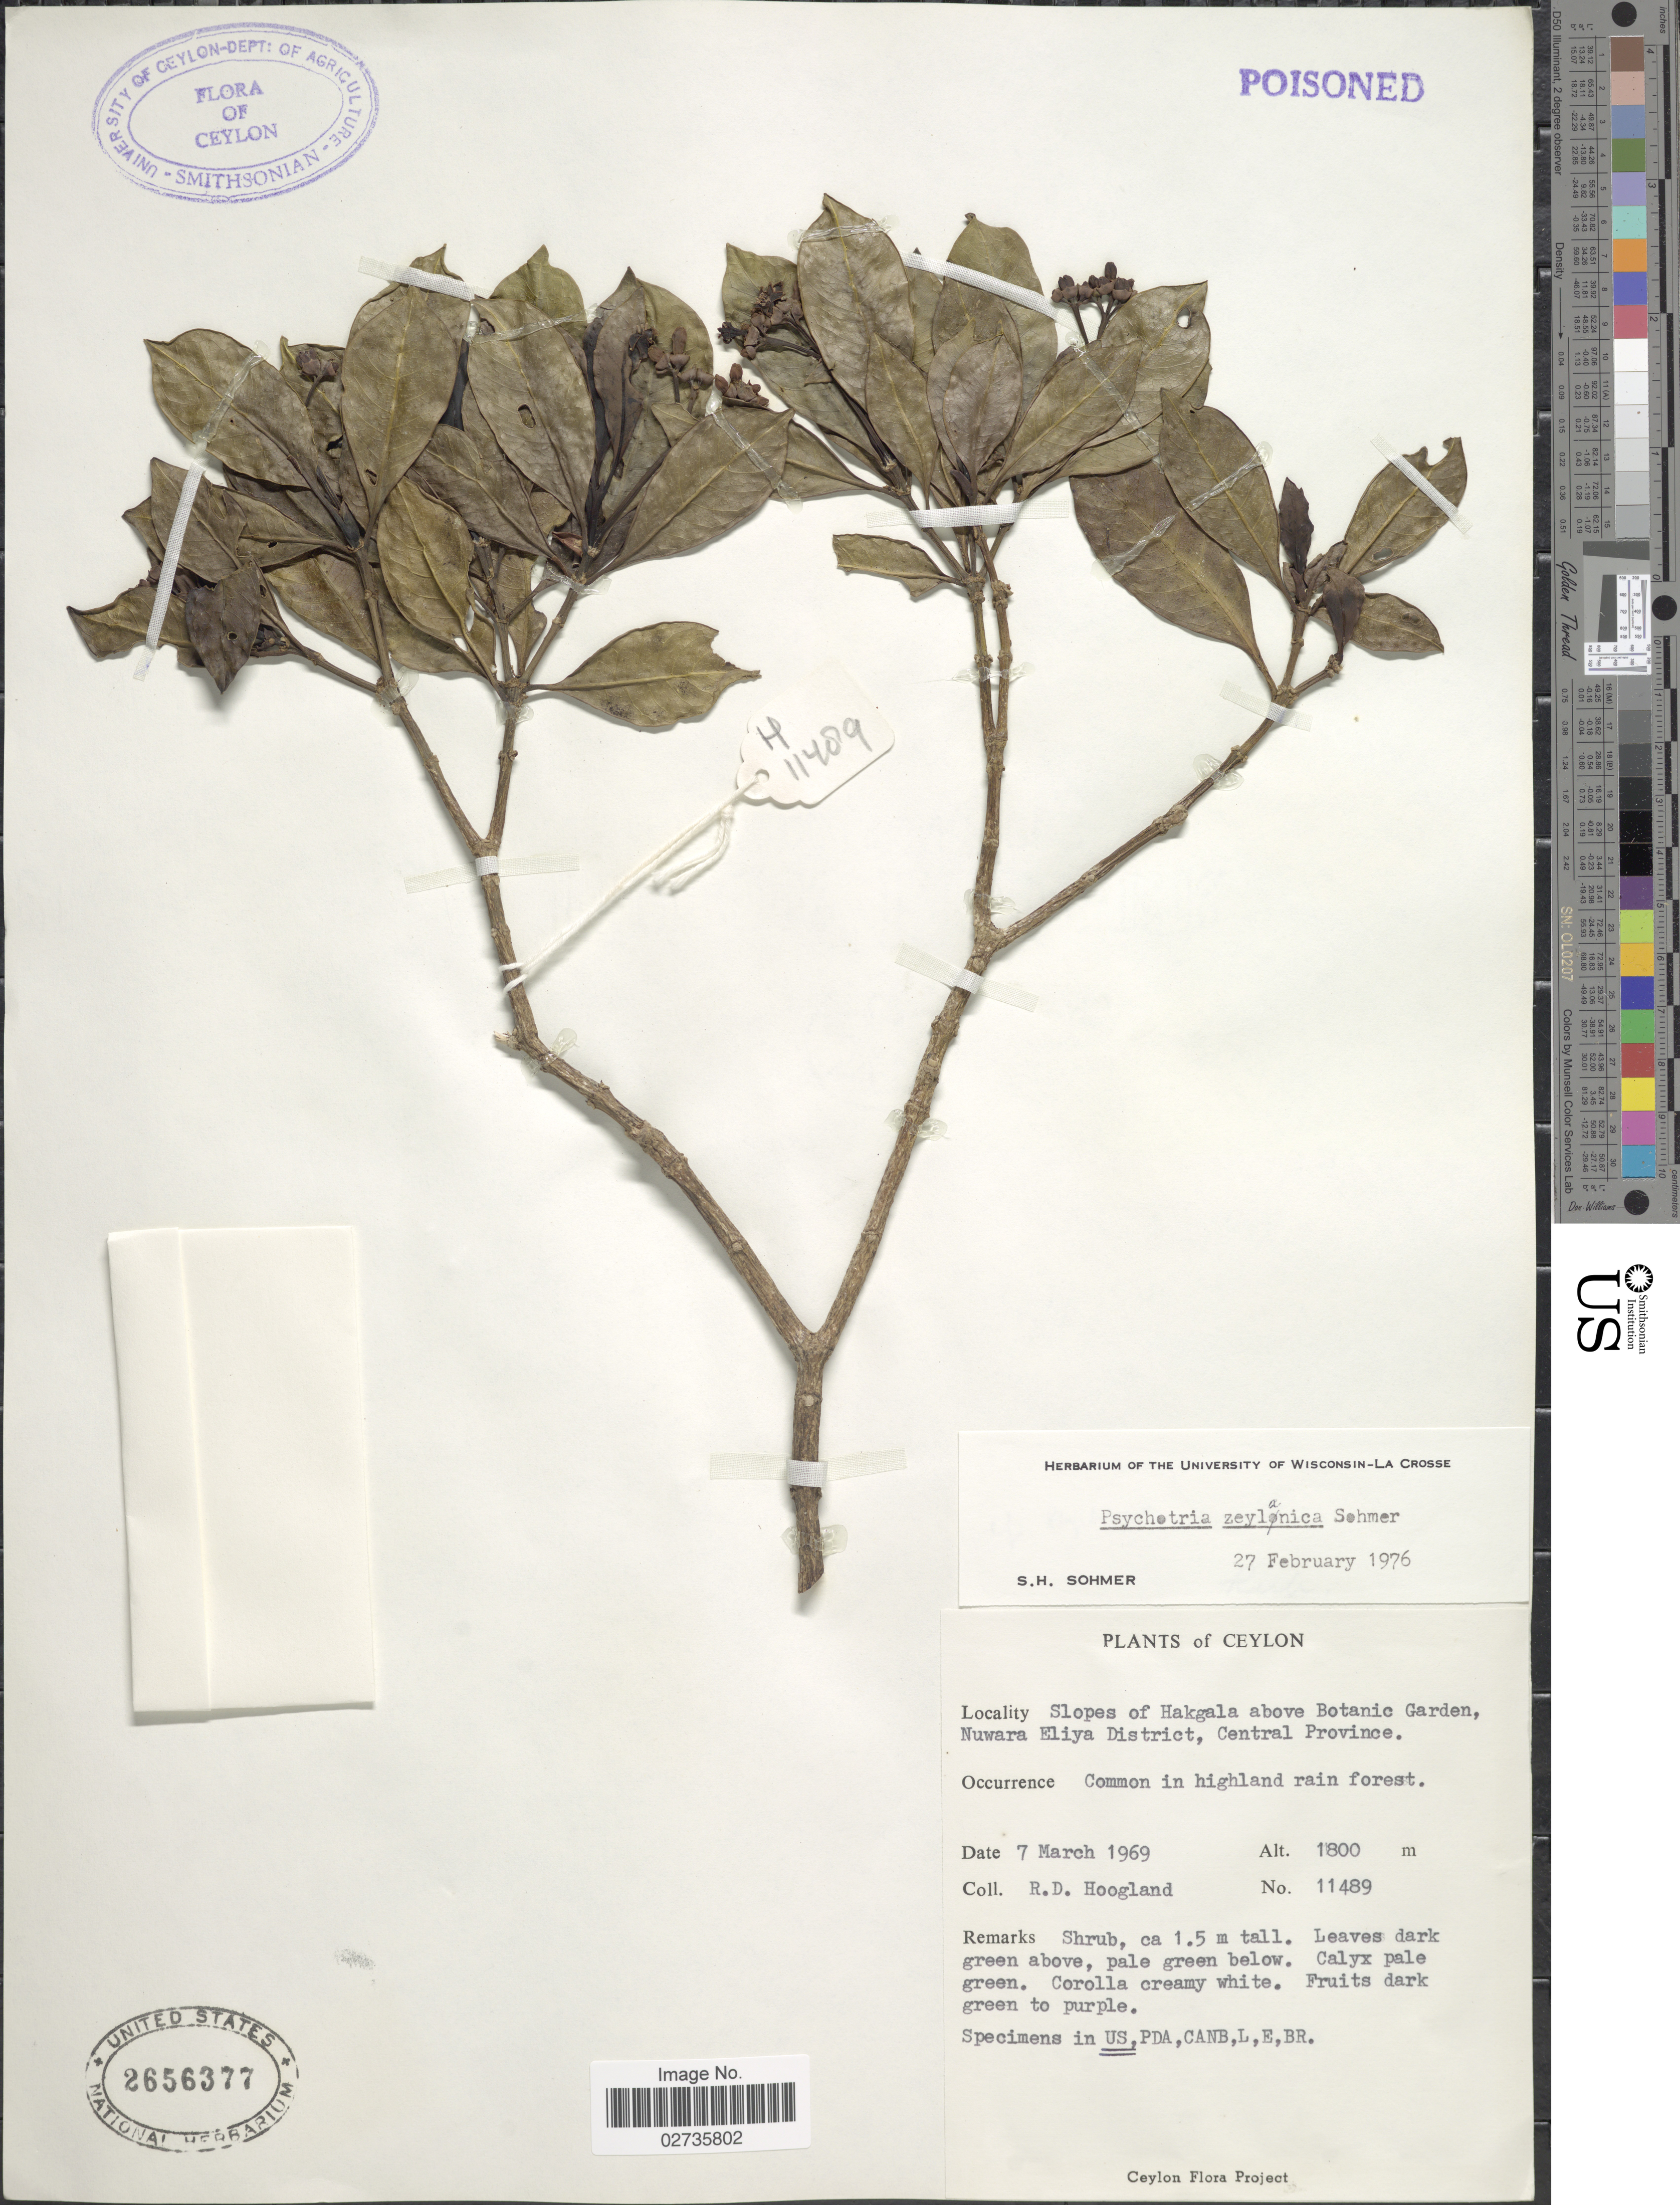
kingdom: Plantae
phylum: Tracheophyta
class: Magnoliopsida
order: Gentianales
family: Rubiaceae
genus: Psychotria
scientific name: Psychotria zeylanica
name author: Sohmer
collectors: R. D. Hoogland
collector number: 11489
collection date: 1969-03-07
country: Sri Lanka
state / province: Central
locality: Ceylon, Slopes of Hakgala above Botanic Garden, Nuwara Eliya District, Common in highland rain forest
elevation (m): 1800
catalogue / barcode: US 2656377